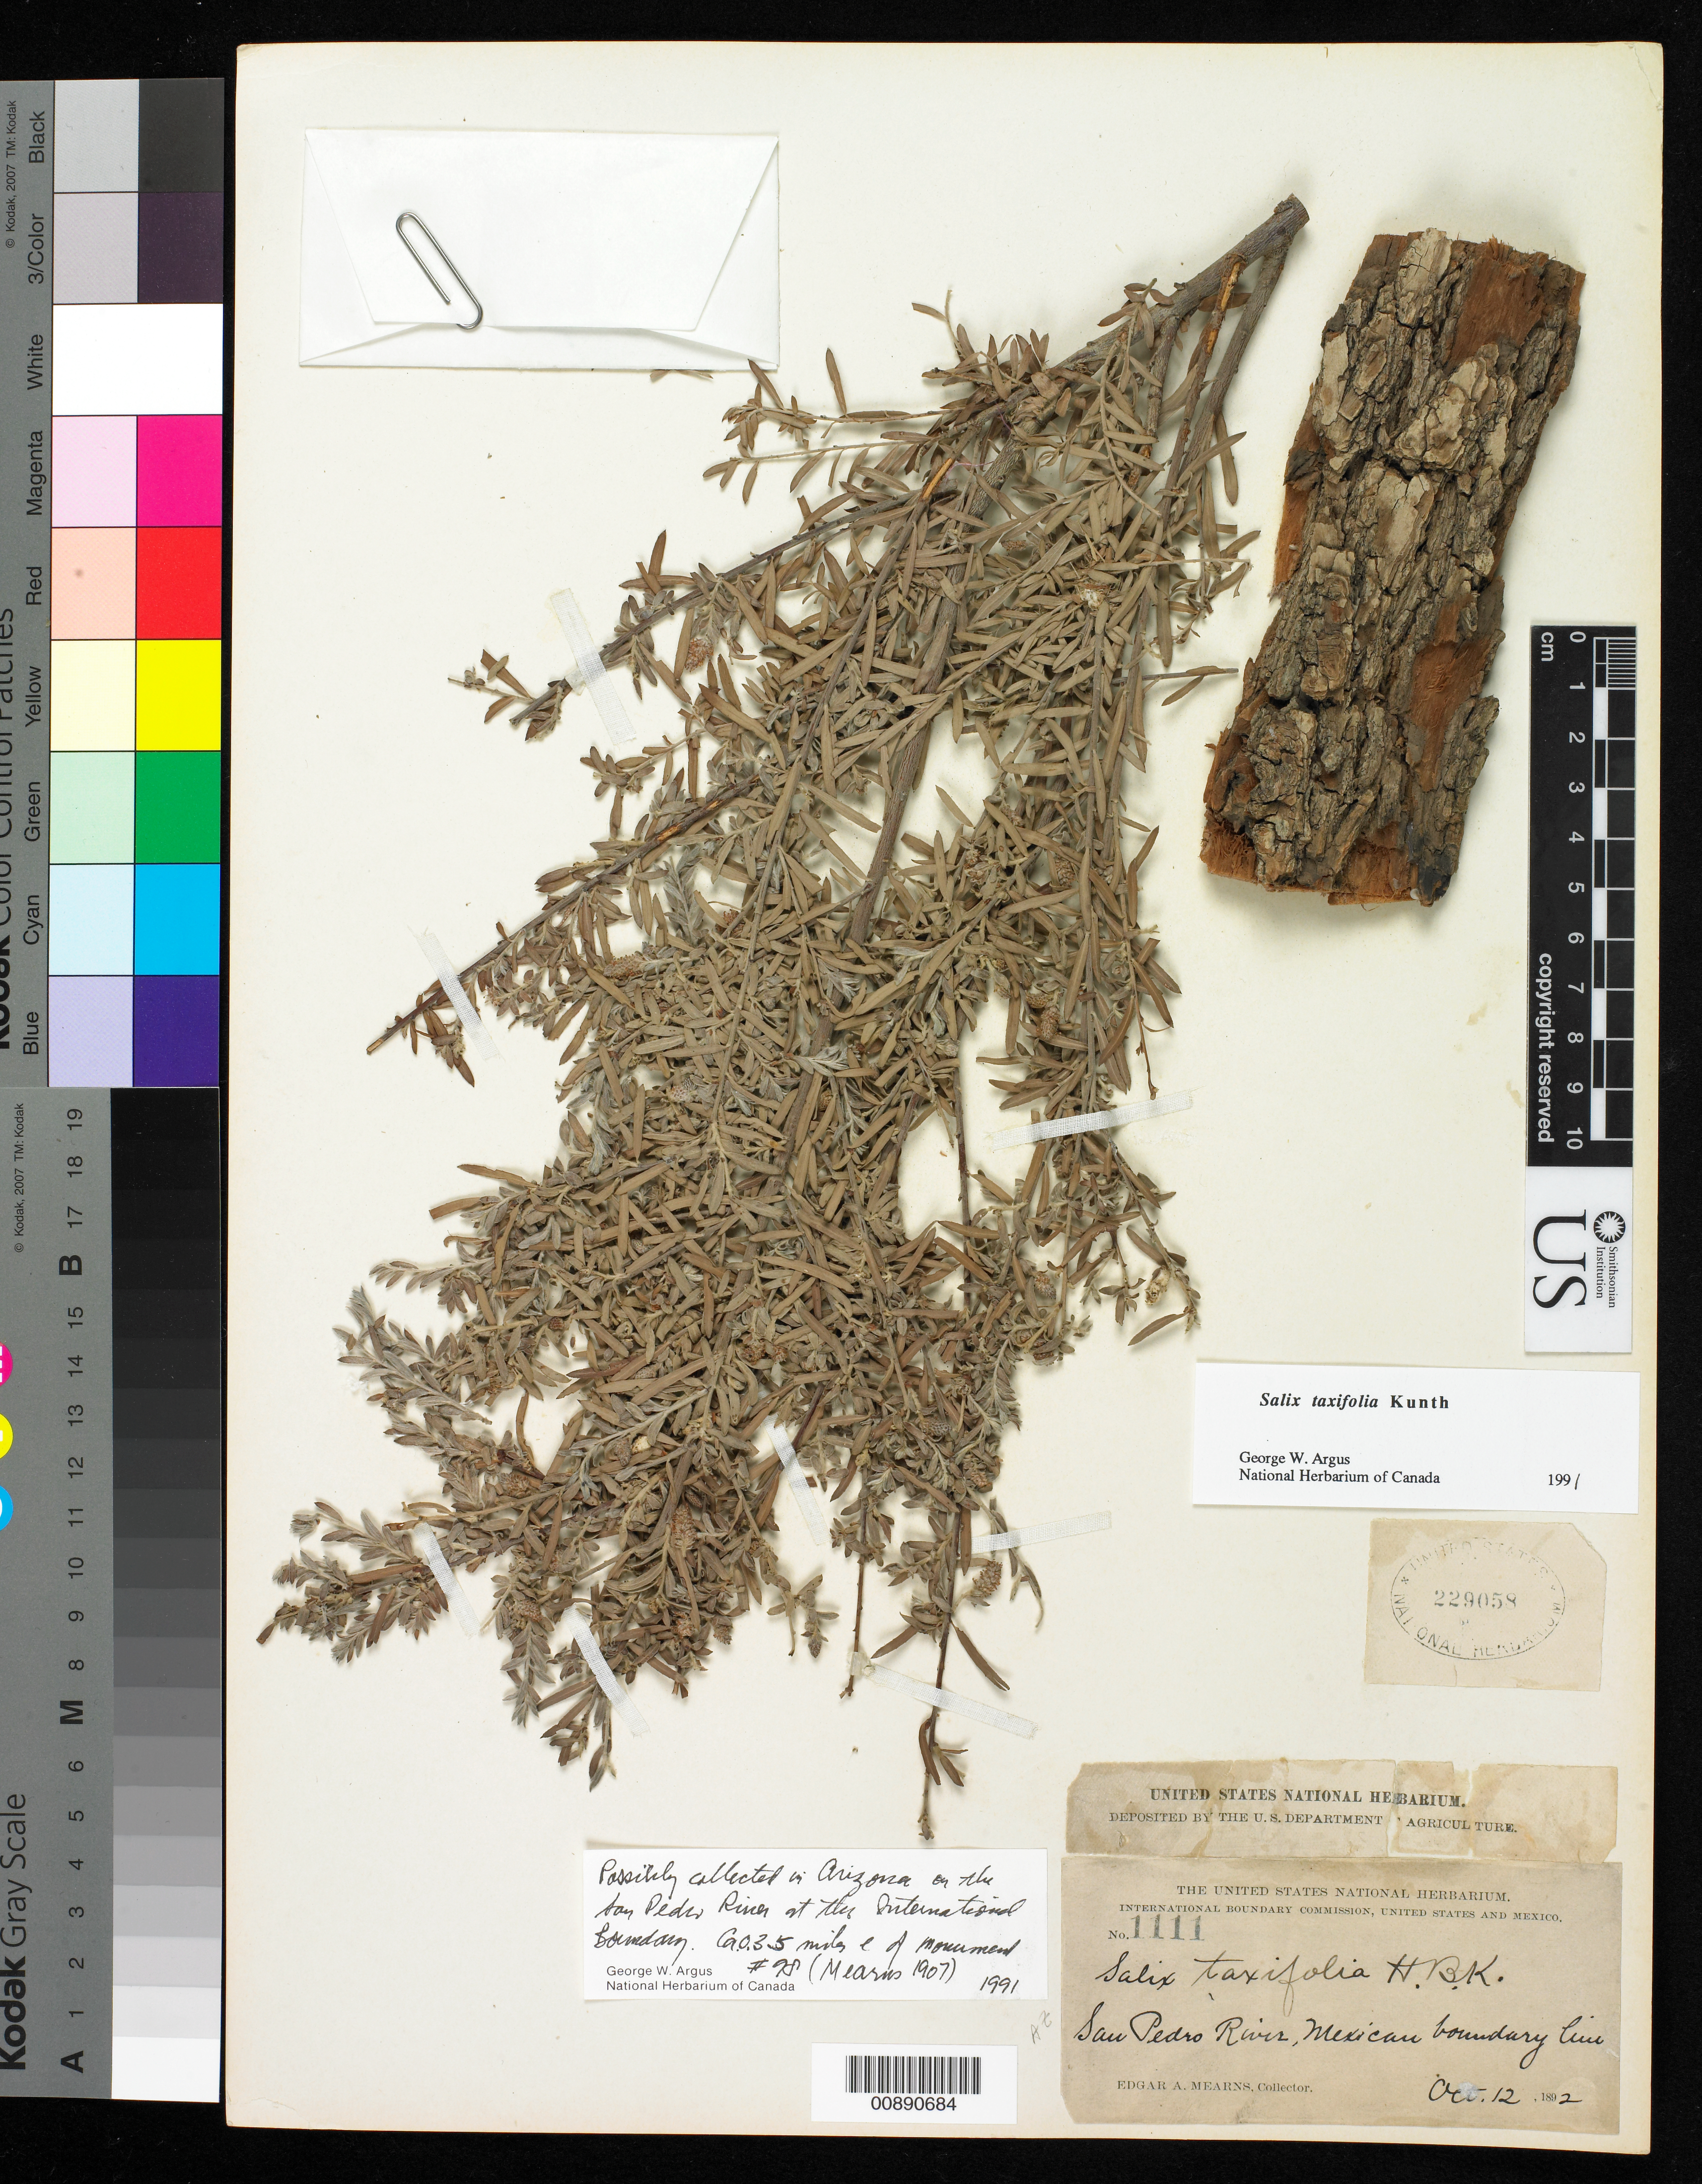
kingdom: Plantae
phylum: Tracheophyta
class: Magnoliopsida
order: Malpighiales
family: Salicaceae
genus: Salix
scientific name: Salix taxifolia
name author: Kunth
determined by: Argus, G. W.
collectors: E. A. Mearns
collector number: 1111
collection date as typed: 12 Oct 1892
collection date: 1892-10-12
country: United States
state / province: Arizona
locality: San Pedro River, Mexican Boundary Line.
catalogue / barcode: US 229058